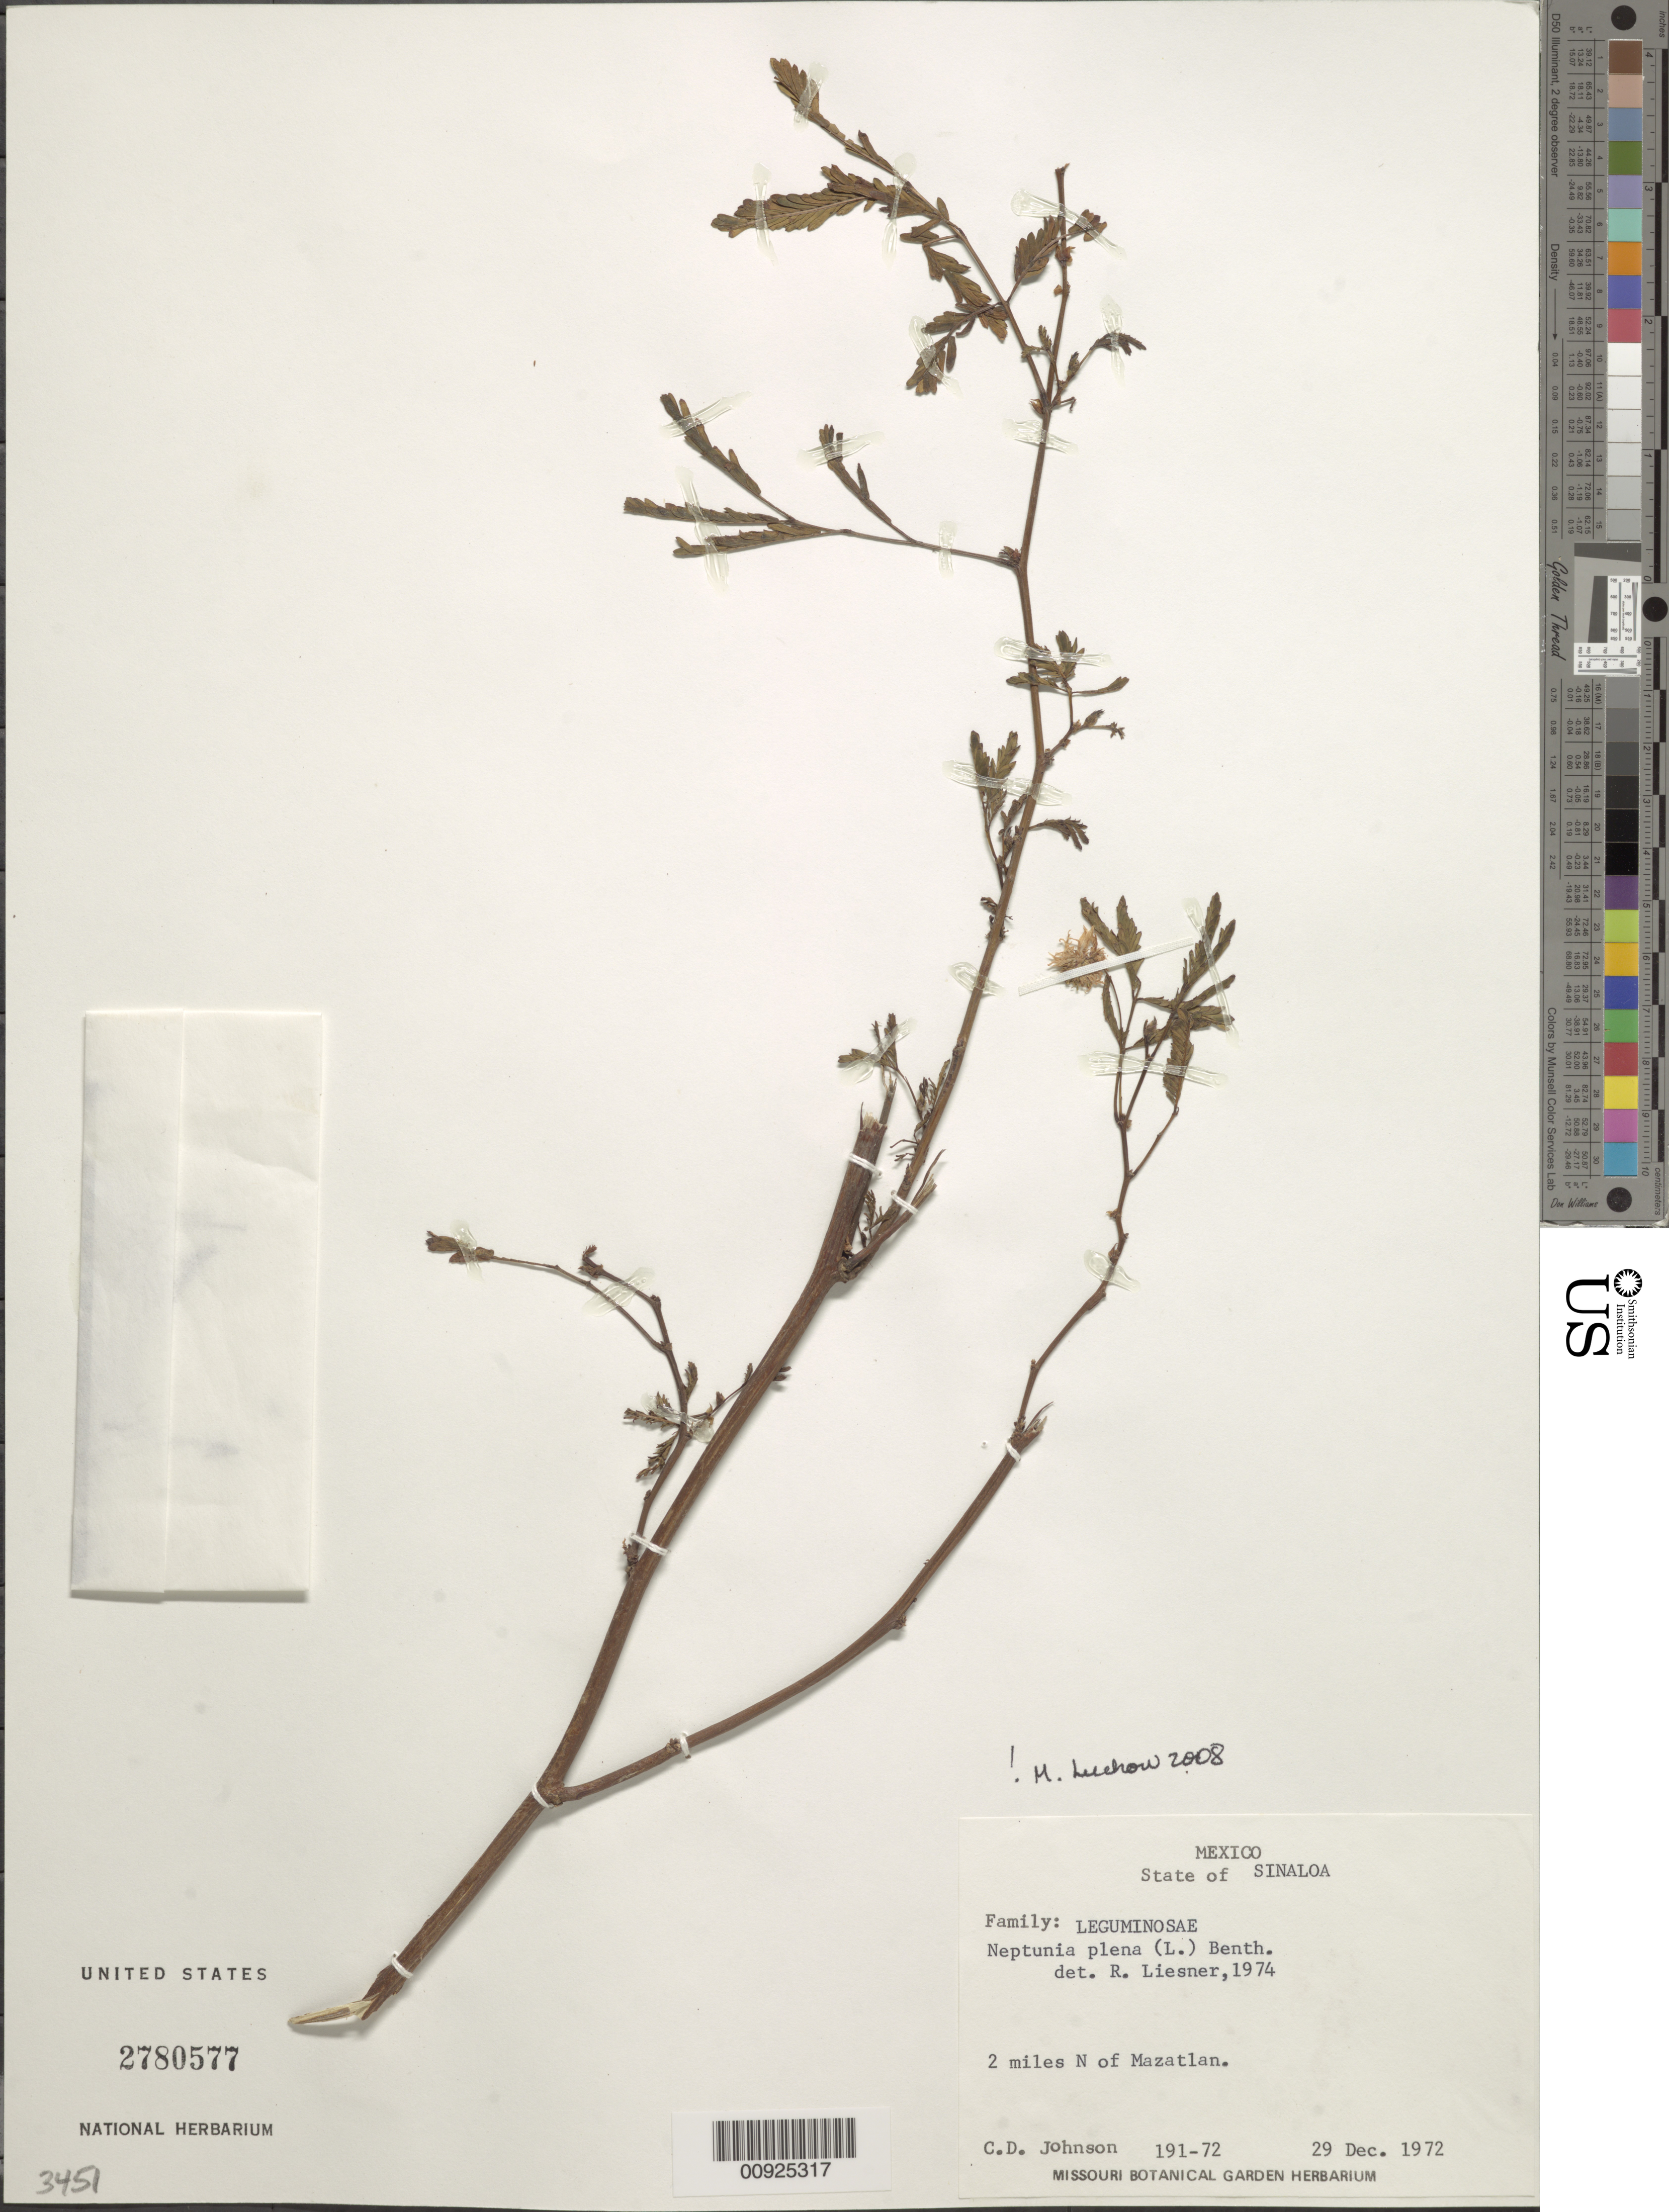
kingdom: Plantae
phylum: Tracheophyta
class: Magnoliopsida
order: Fabales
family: Fabaceae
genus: Neptunia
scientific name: Neptunia plena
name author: (L.) Benth.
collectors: C. D. Johnson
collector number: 191-72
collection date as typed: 29 Dec 1972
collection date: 1972-12-29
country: Mexico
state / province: Sinaloa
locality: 2 miles N of Mazatlán, State of Sinaloa.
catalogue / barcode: US 2780577